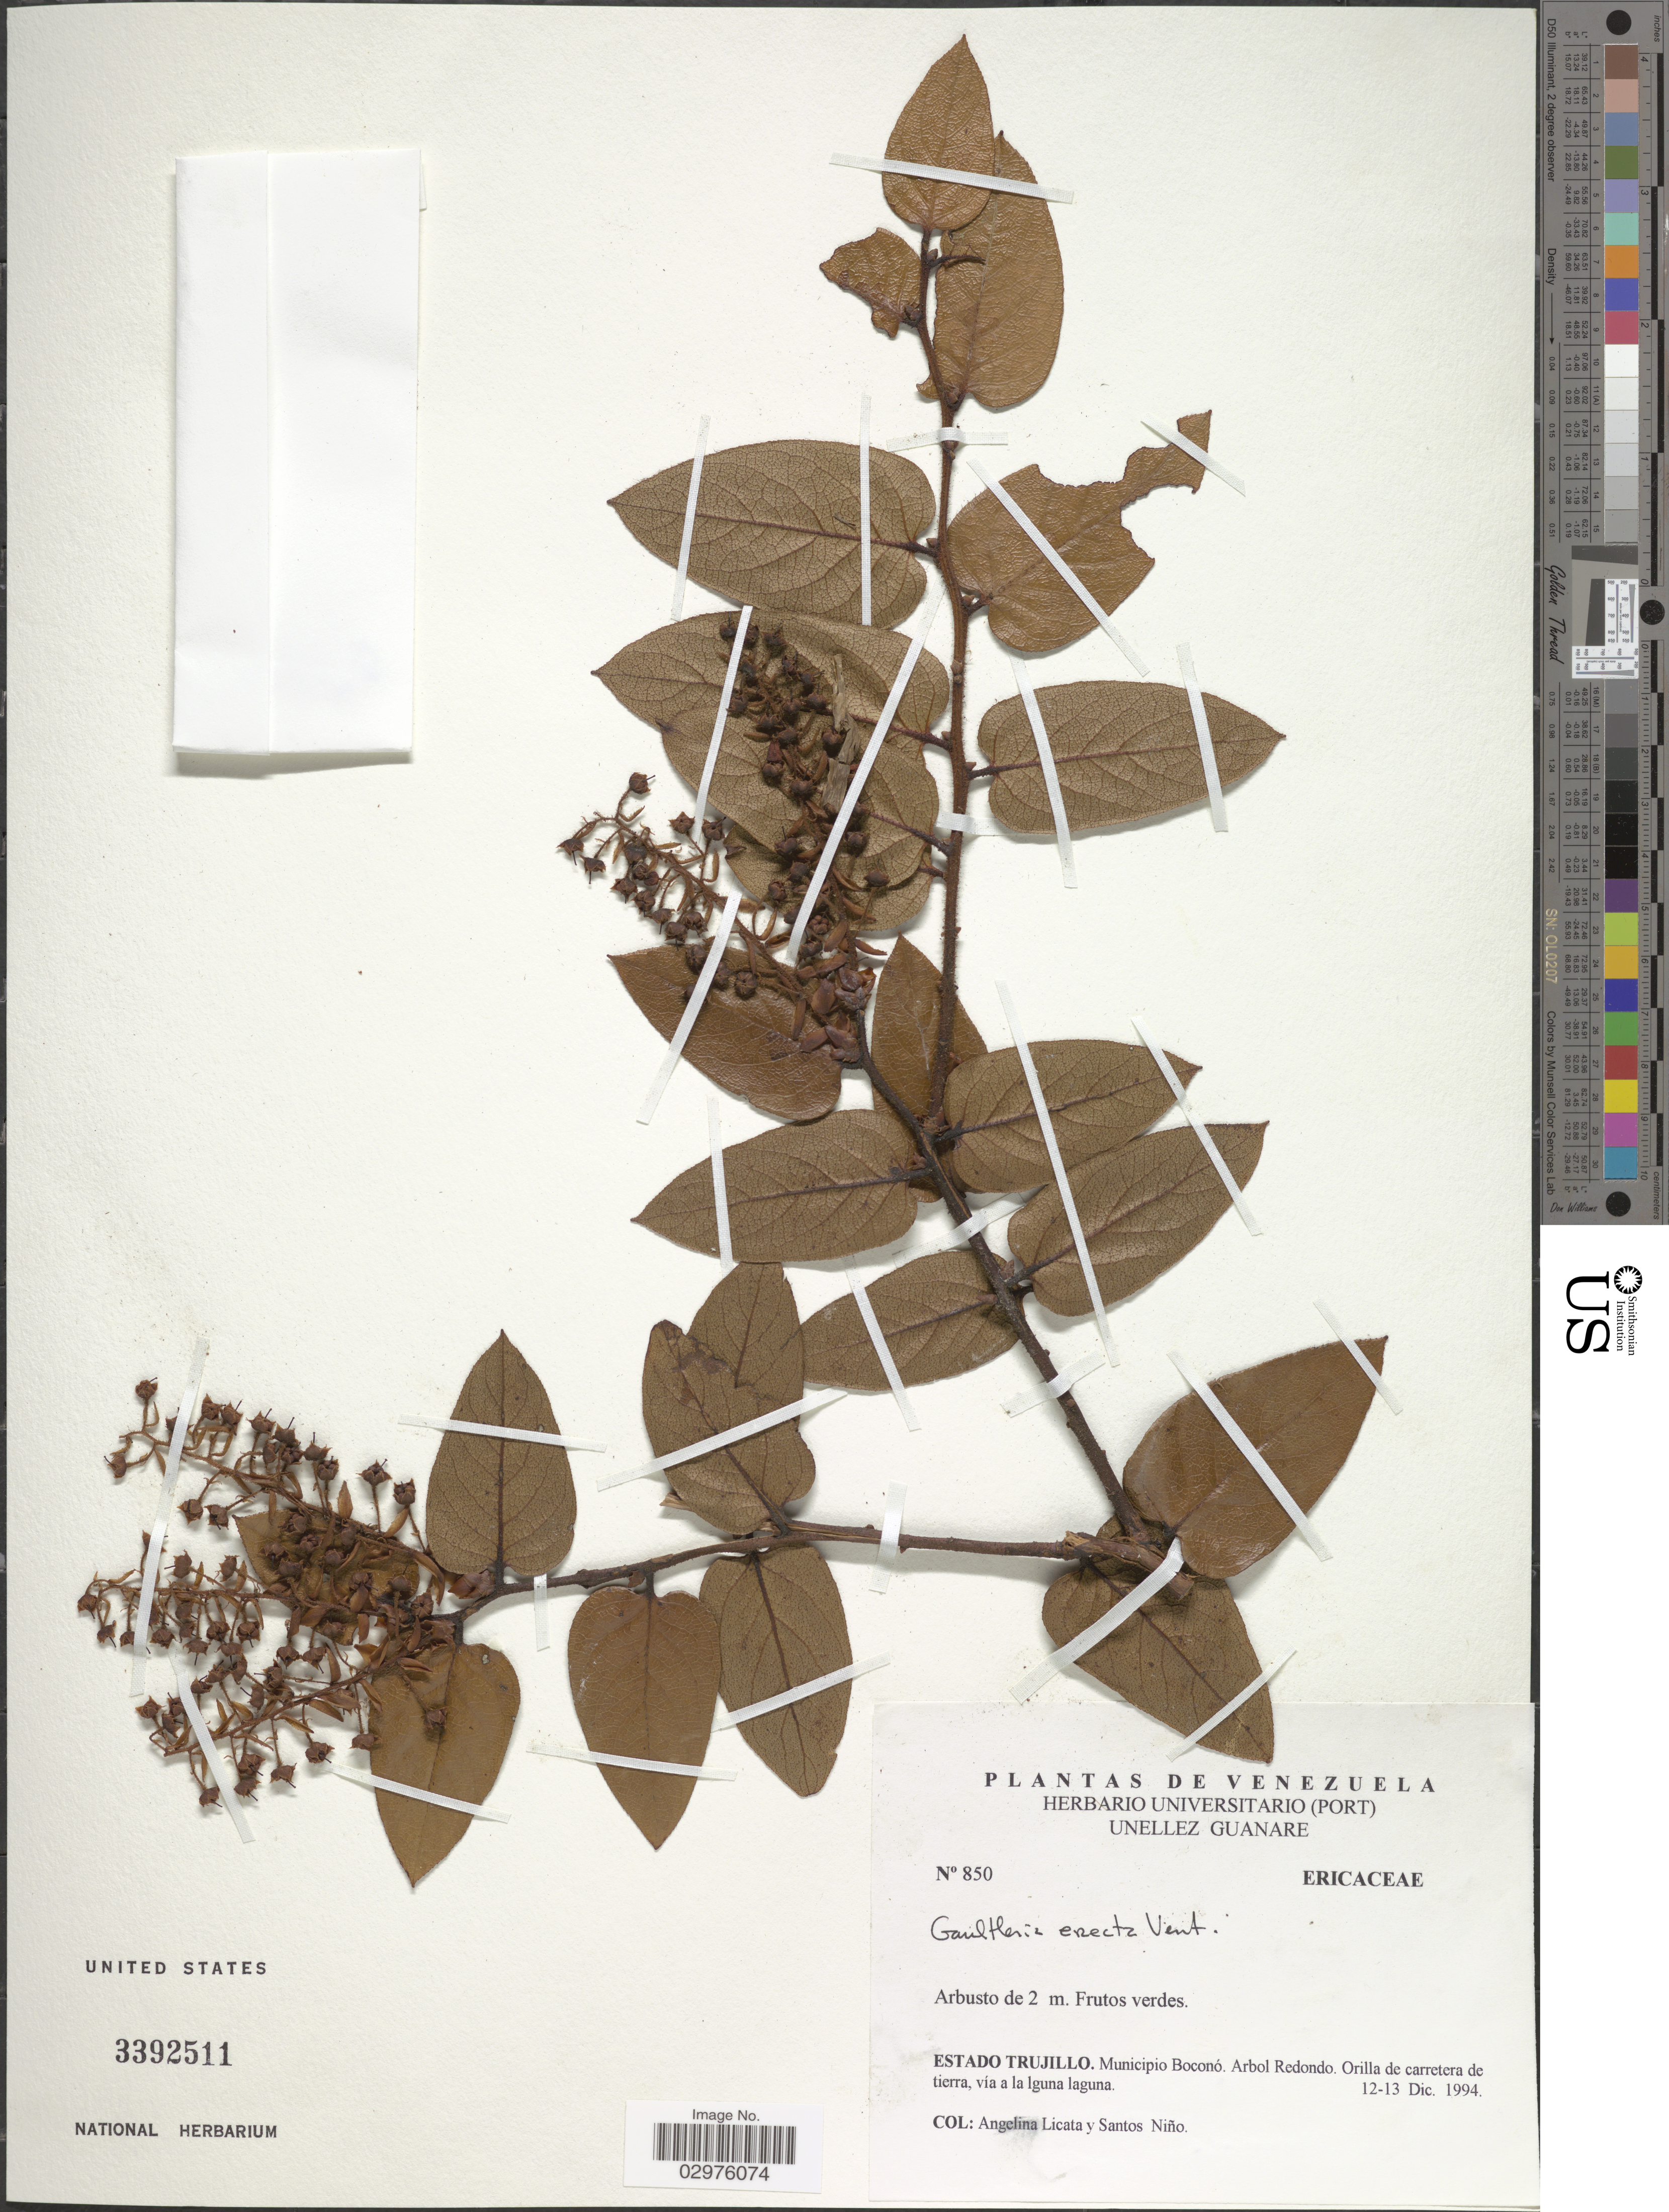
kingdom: Plantae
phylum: Tracheophyta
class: Magnoliopsida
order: Ericales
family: Ericaceae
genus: Gaultheria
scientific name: Gaultheria erecta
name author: Vent.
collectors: A. Licata & S. M. Niño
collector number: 850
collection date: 1994-12-12/1994-12-13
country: Venezuela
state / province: Trujillo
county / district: Boconó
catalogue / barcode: US 3392511